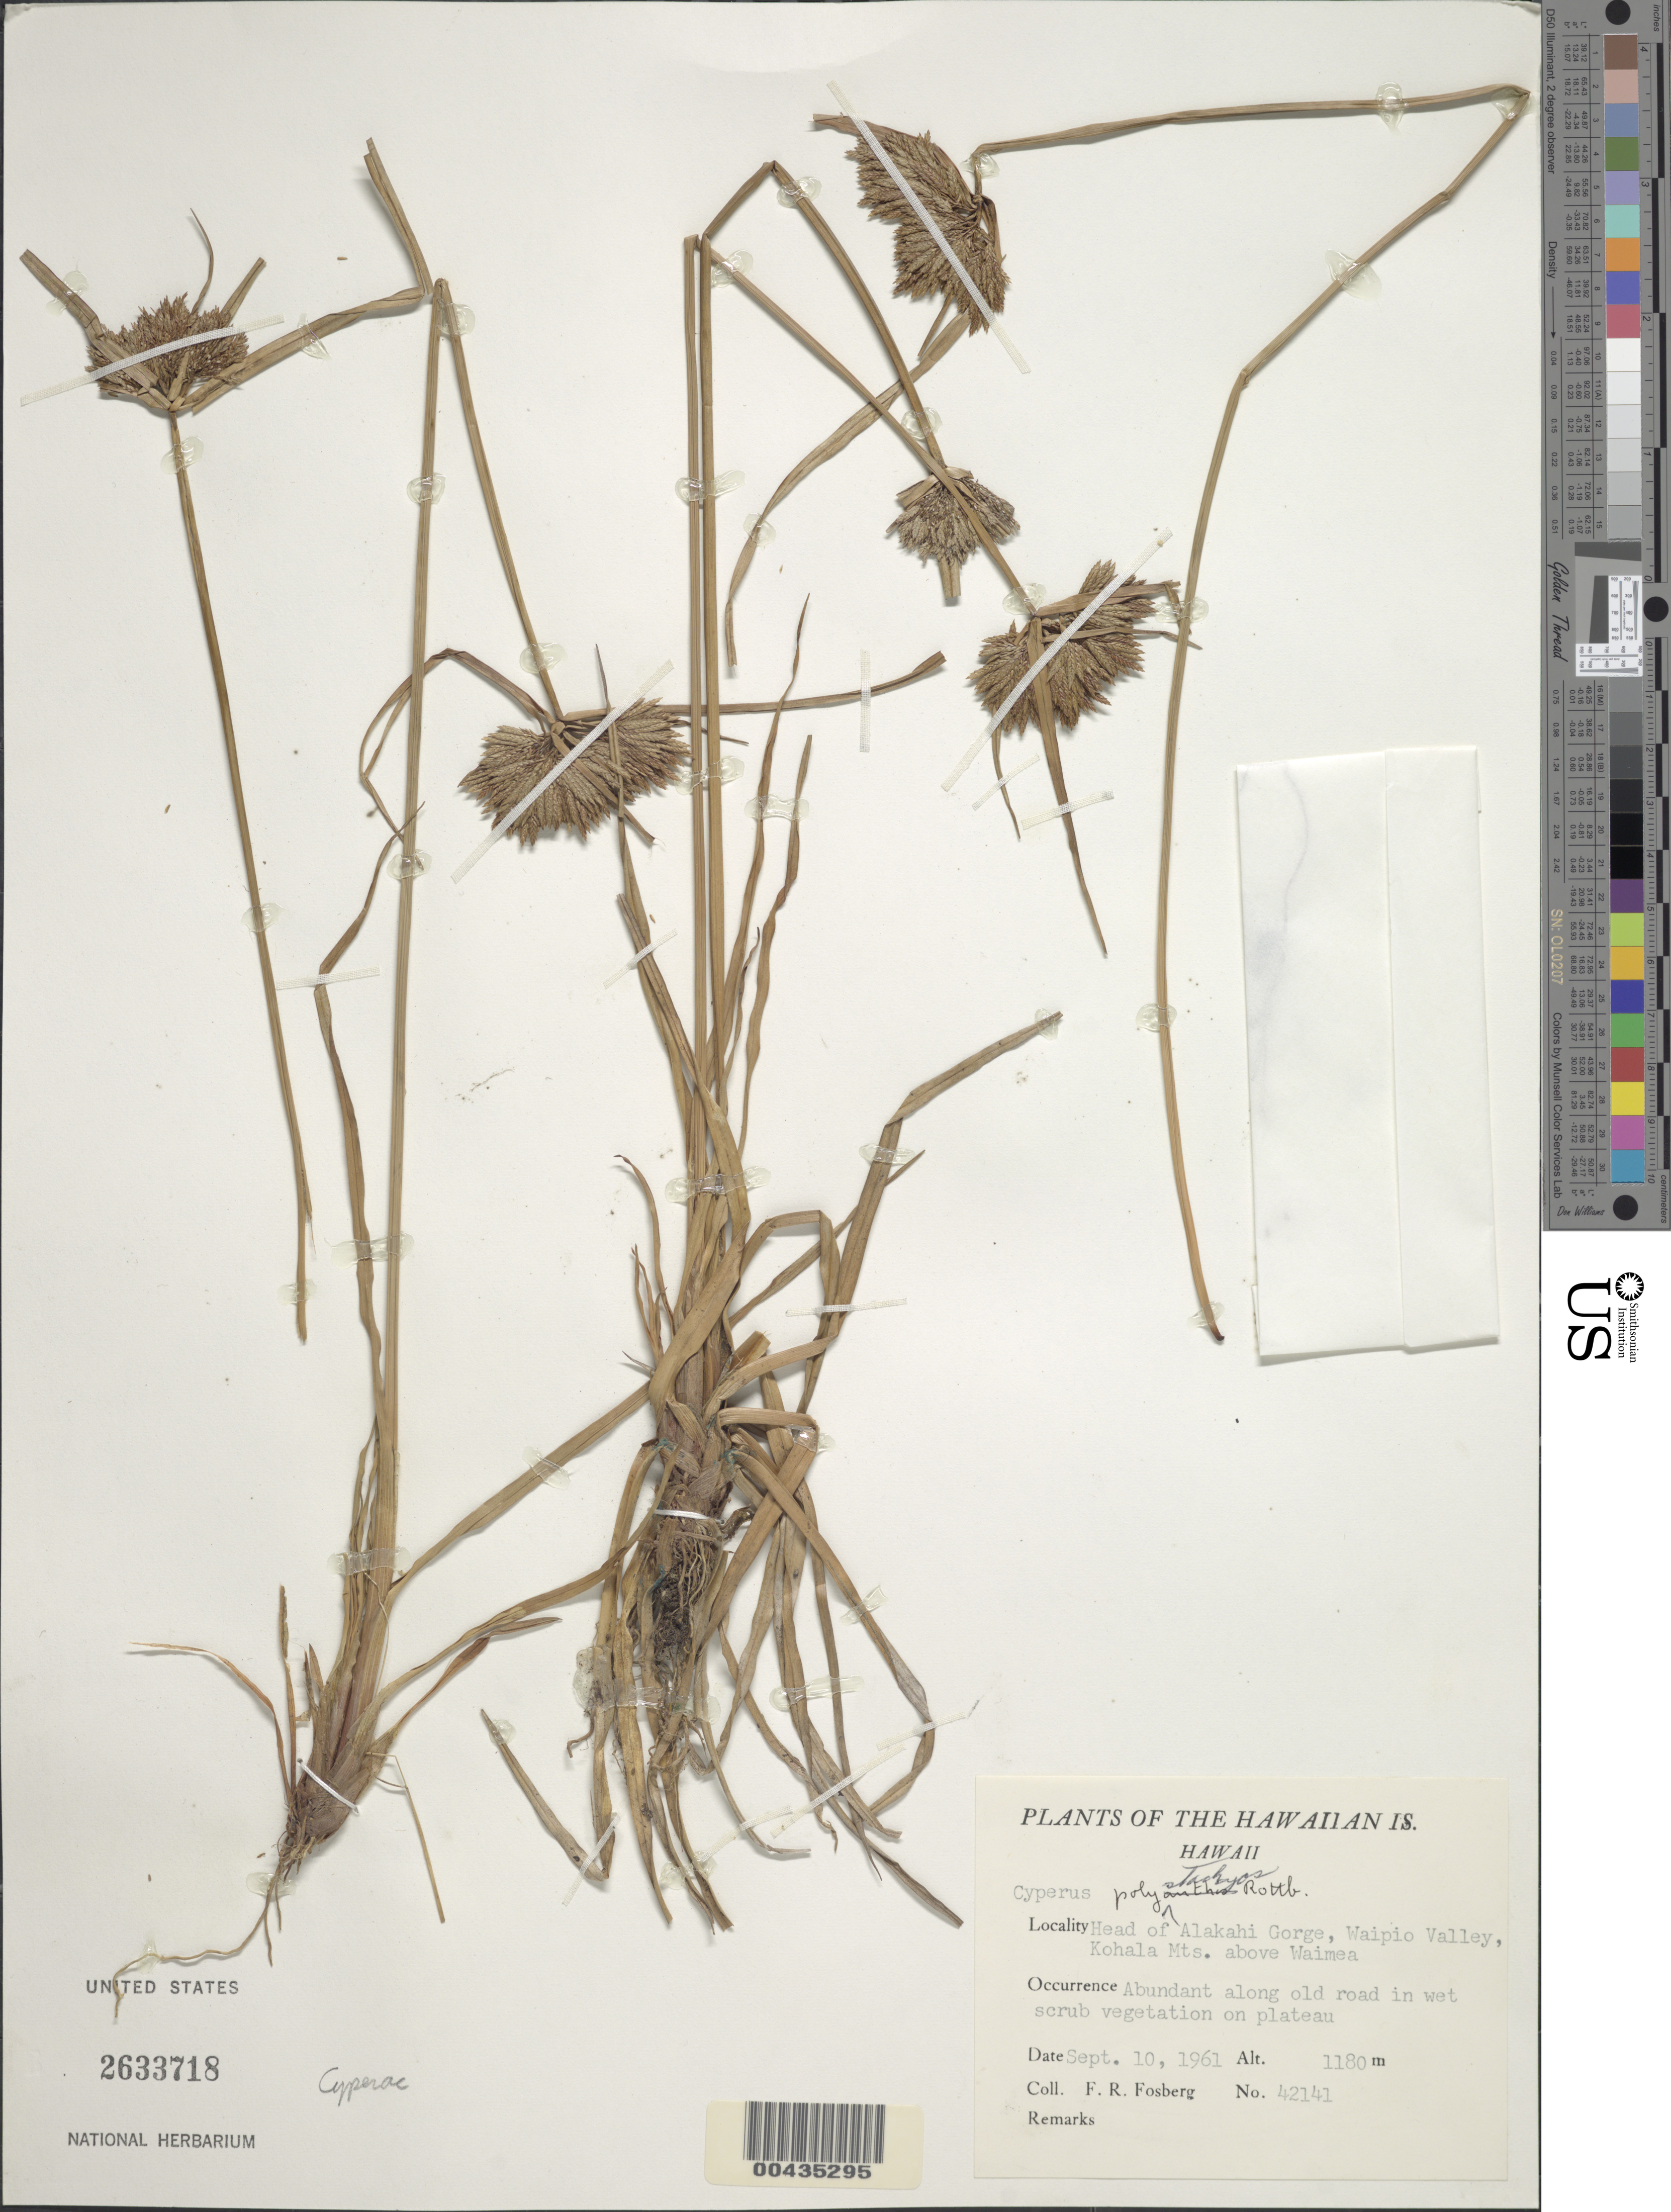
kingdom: Plantae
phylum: Tracheophyta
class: Liliopsida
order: Poales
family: Cyperaceae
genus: Cyperus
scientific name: Cyperus polystachyos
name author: Rottb.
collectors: F. R. Fosberg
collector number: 42141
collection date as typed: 10 Sep 1961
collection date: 1961-09-10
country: United States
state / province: Hawaii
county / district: Hawaii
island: Hawaii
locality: Head of Alakahi Gorge, Waipio Valley, Kohala Mountains above Waimea.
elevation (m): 1180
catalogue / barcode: US 2633718